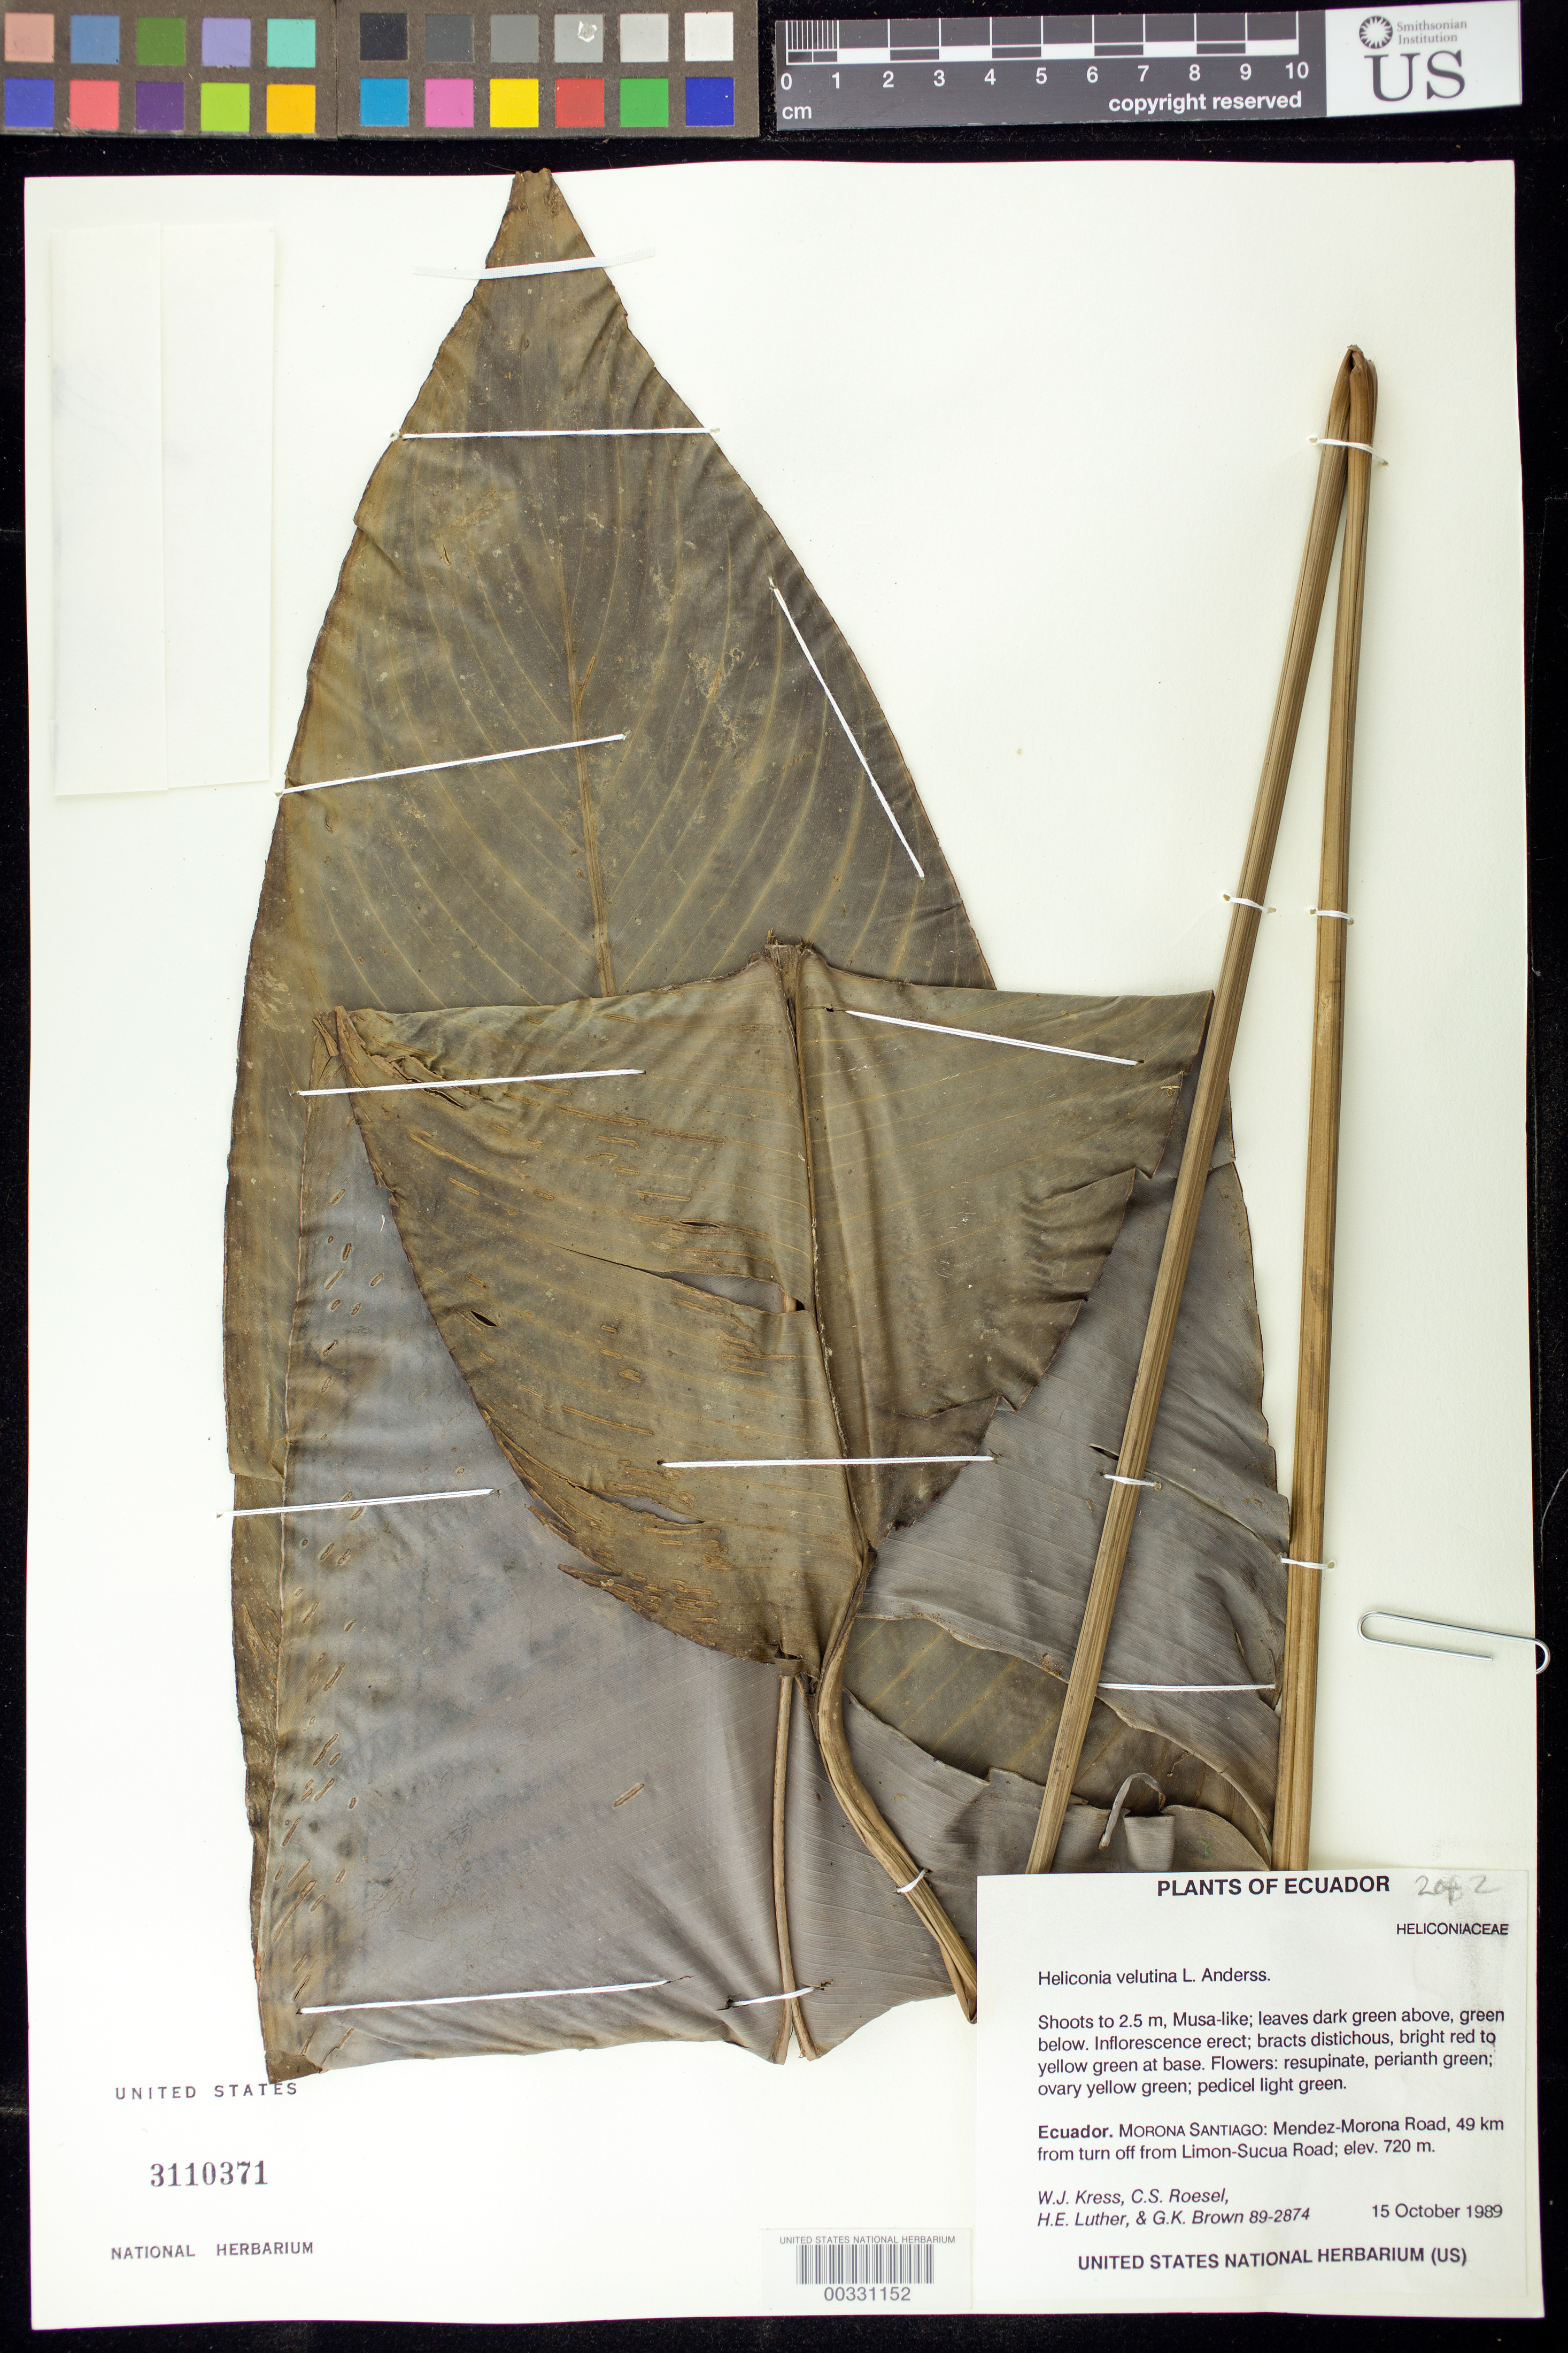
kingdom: Plantae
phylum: Tracheophyta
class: Liliopsida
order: Zingiberales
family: Heliconiaceae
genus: Heliconia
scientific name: Heliconia velutina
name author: L. Andersson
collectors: W. J. Kress, C. S. Roesel, Harry E. Luther & G. K. Brown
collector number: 89-2874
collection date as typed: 15 Oct 1989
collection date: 1989-10-15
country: Ecuador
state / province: Morona-Santiago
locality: Mendez-morona road, 49 km from turn of f from Limon-sucua road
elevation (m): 720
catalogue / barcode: US 3110371